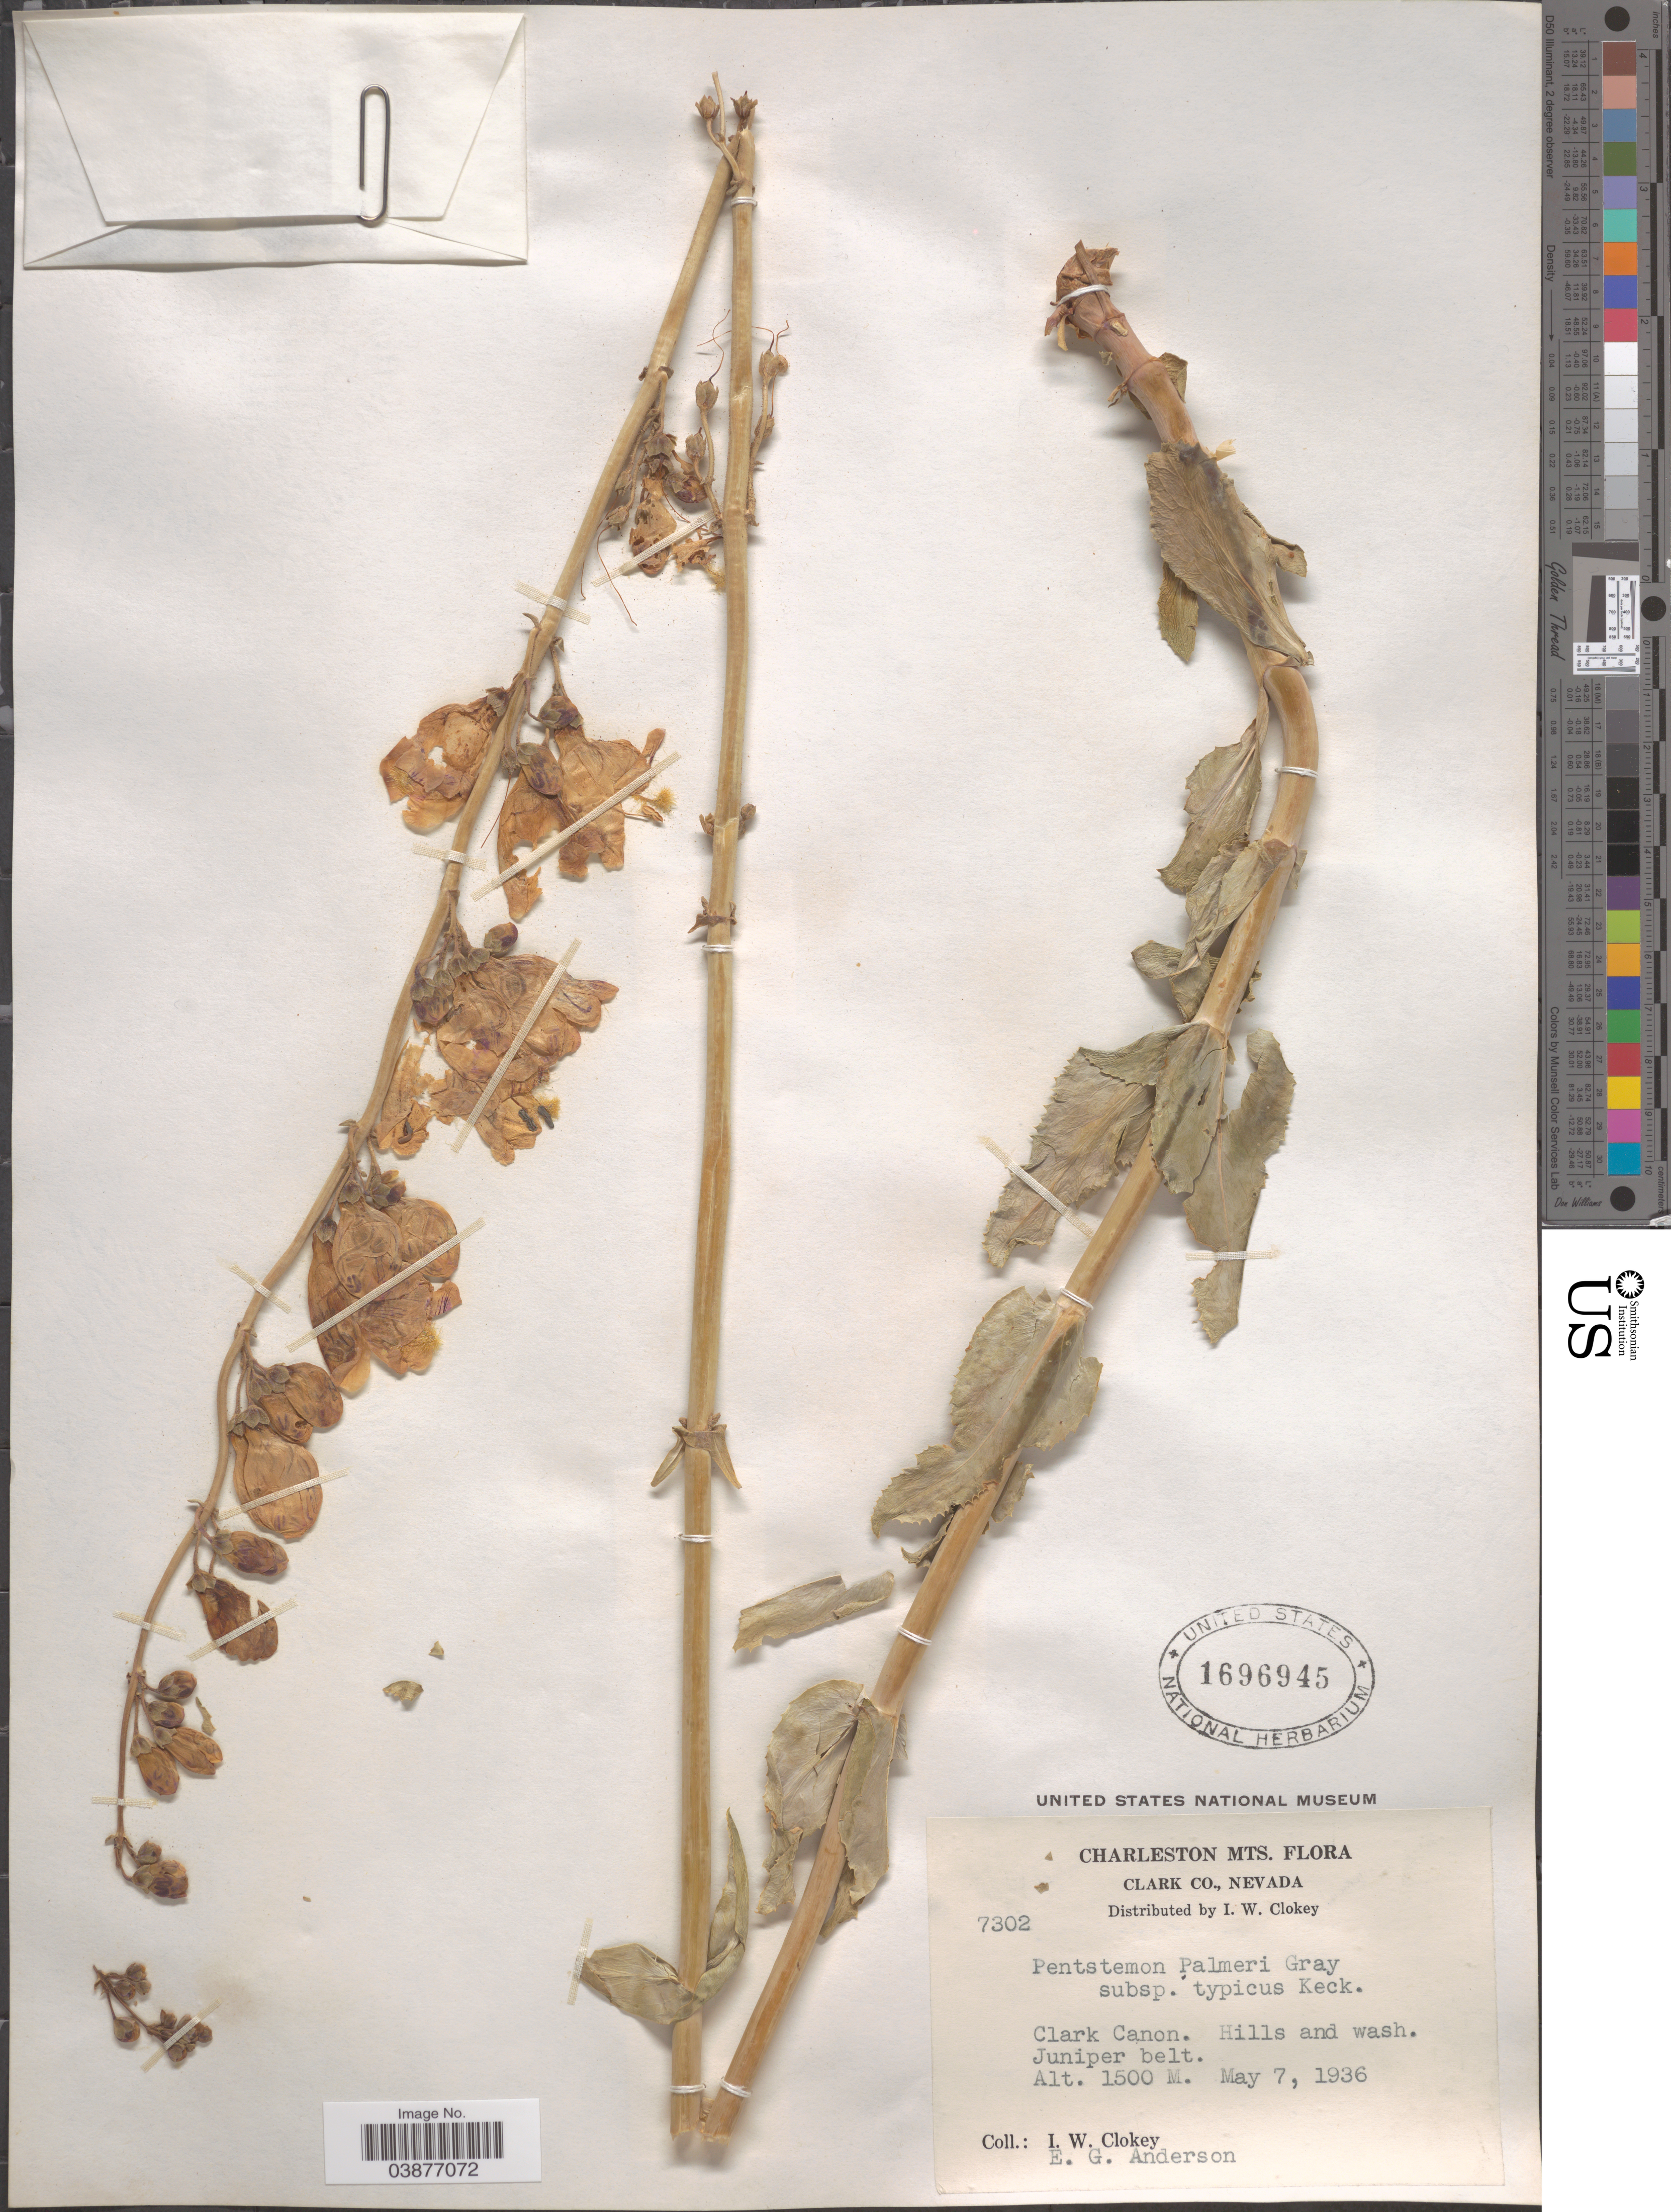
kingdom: Plantae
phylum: Tracheophyta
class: Magnoliopsida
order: Lamiales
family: Plantaginaceae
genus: Penstemon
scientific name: Penstemon palmeri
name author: A. Gray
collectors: I. W. Clokey & E. G. Anderson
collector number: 7302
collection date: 1936-05-07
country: United States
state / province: Nevada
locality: Charleston Mts. Clark Co. Clark Canon. Hills and wash. Juniper belt.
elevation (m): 1500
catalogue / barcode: US 1696945